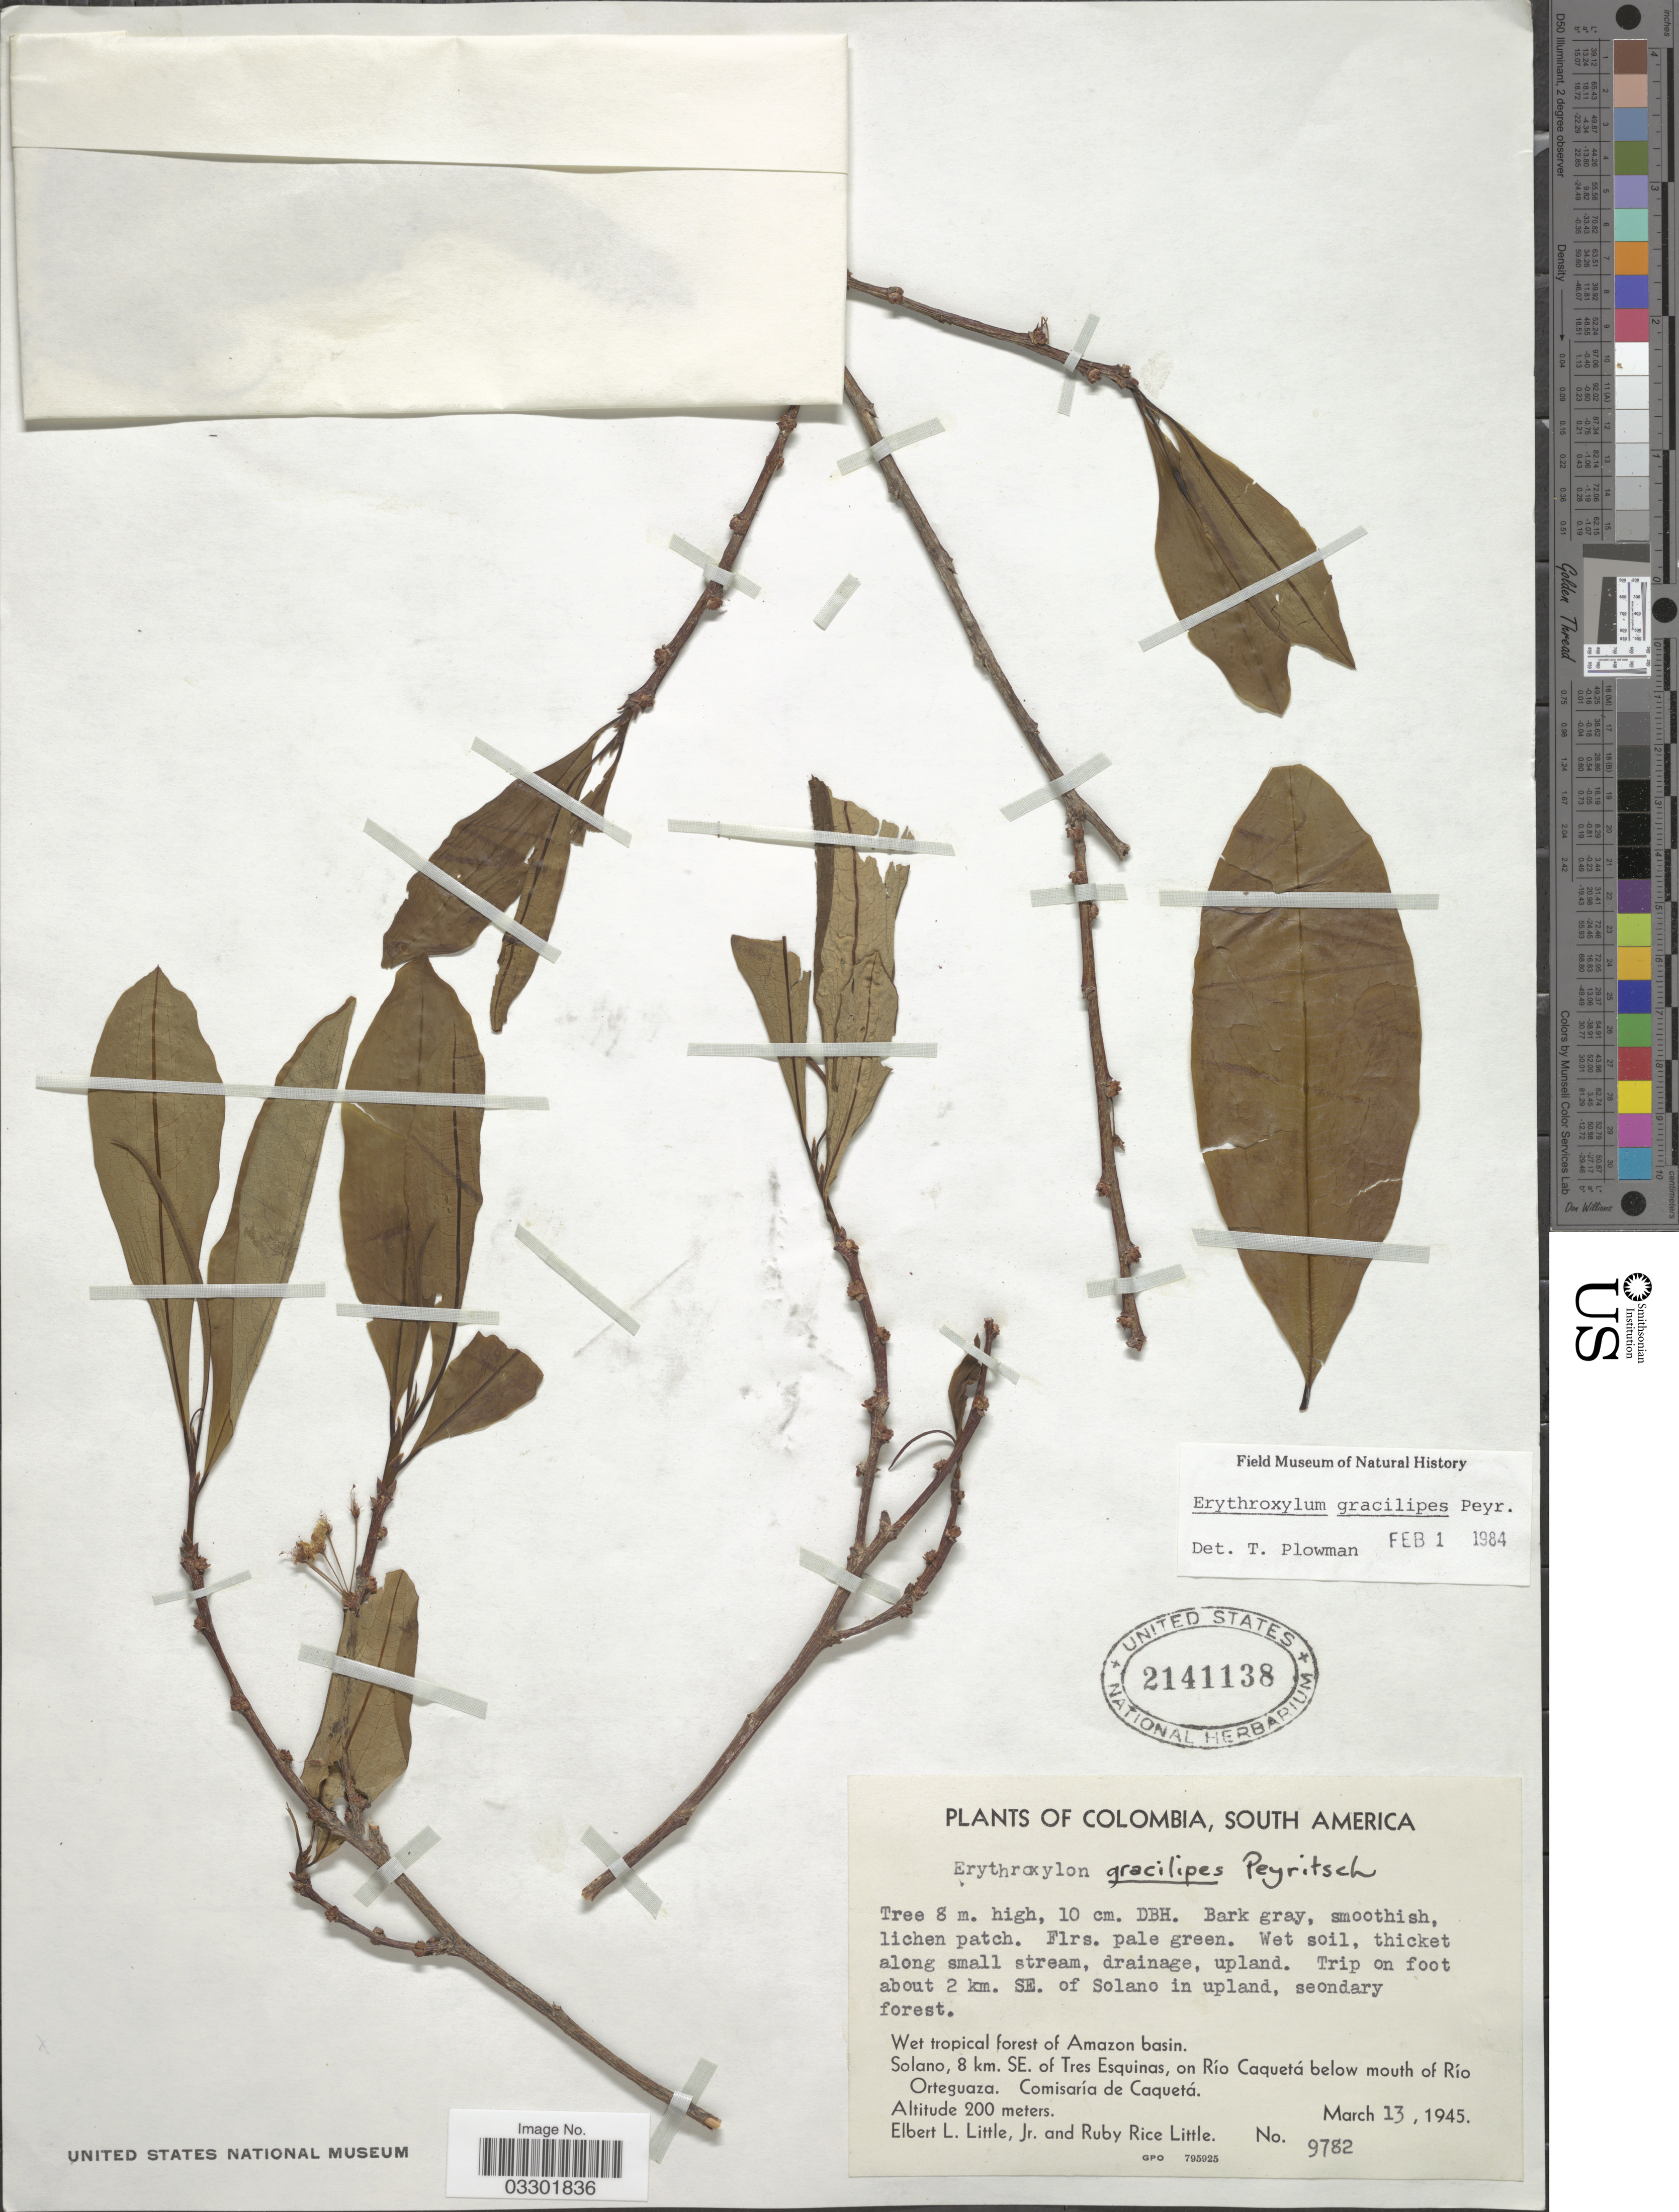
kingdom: Plantae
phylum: Tracheophyta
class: Magnoliopsida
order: Malpighiales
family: Erythroxylaceae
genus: Erythroxylum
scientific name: Erythroxylum gracilipes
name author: Peyr.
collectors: E. L. Little & R. R. Little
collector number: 9782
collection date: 1945-03-13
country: Colombia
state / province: Caquetá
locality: Trip on foot about 2 km. SE of Solano in upland, secondary forest. Wet tropical forest of Amazon basin. Solano, 8 km. SE of Tres Esquinas, on Río Caquetá below mouth of Río Orteguaza. Comisaría de Caquetá.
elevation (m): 200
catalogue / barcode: US 2141138